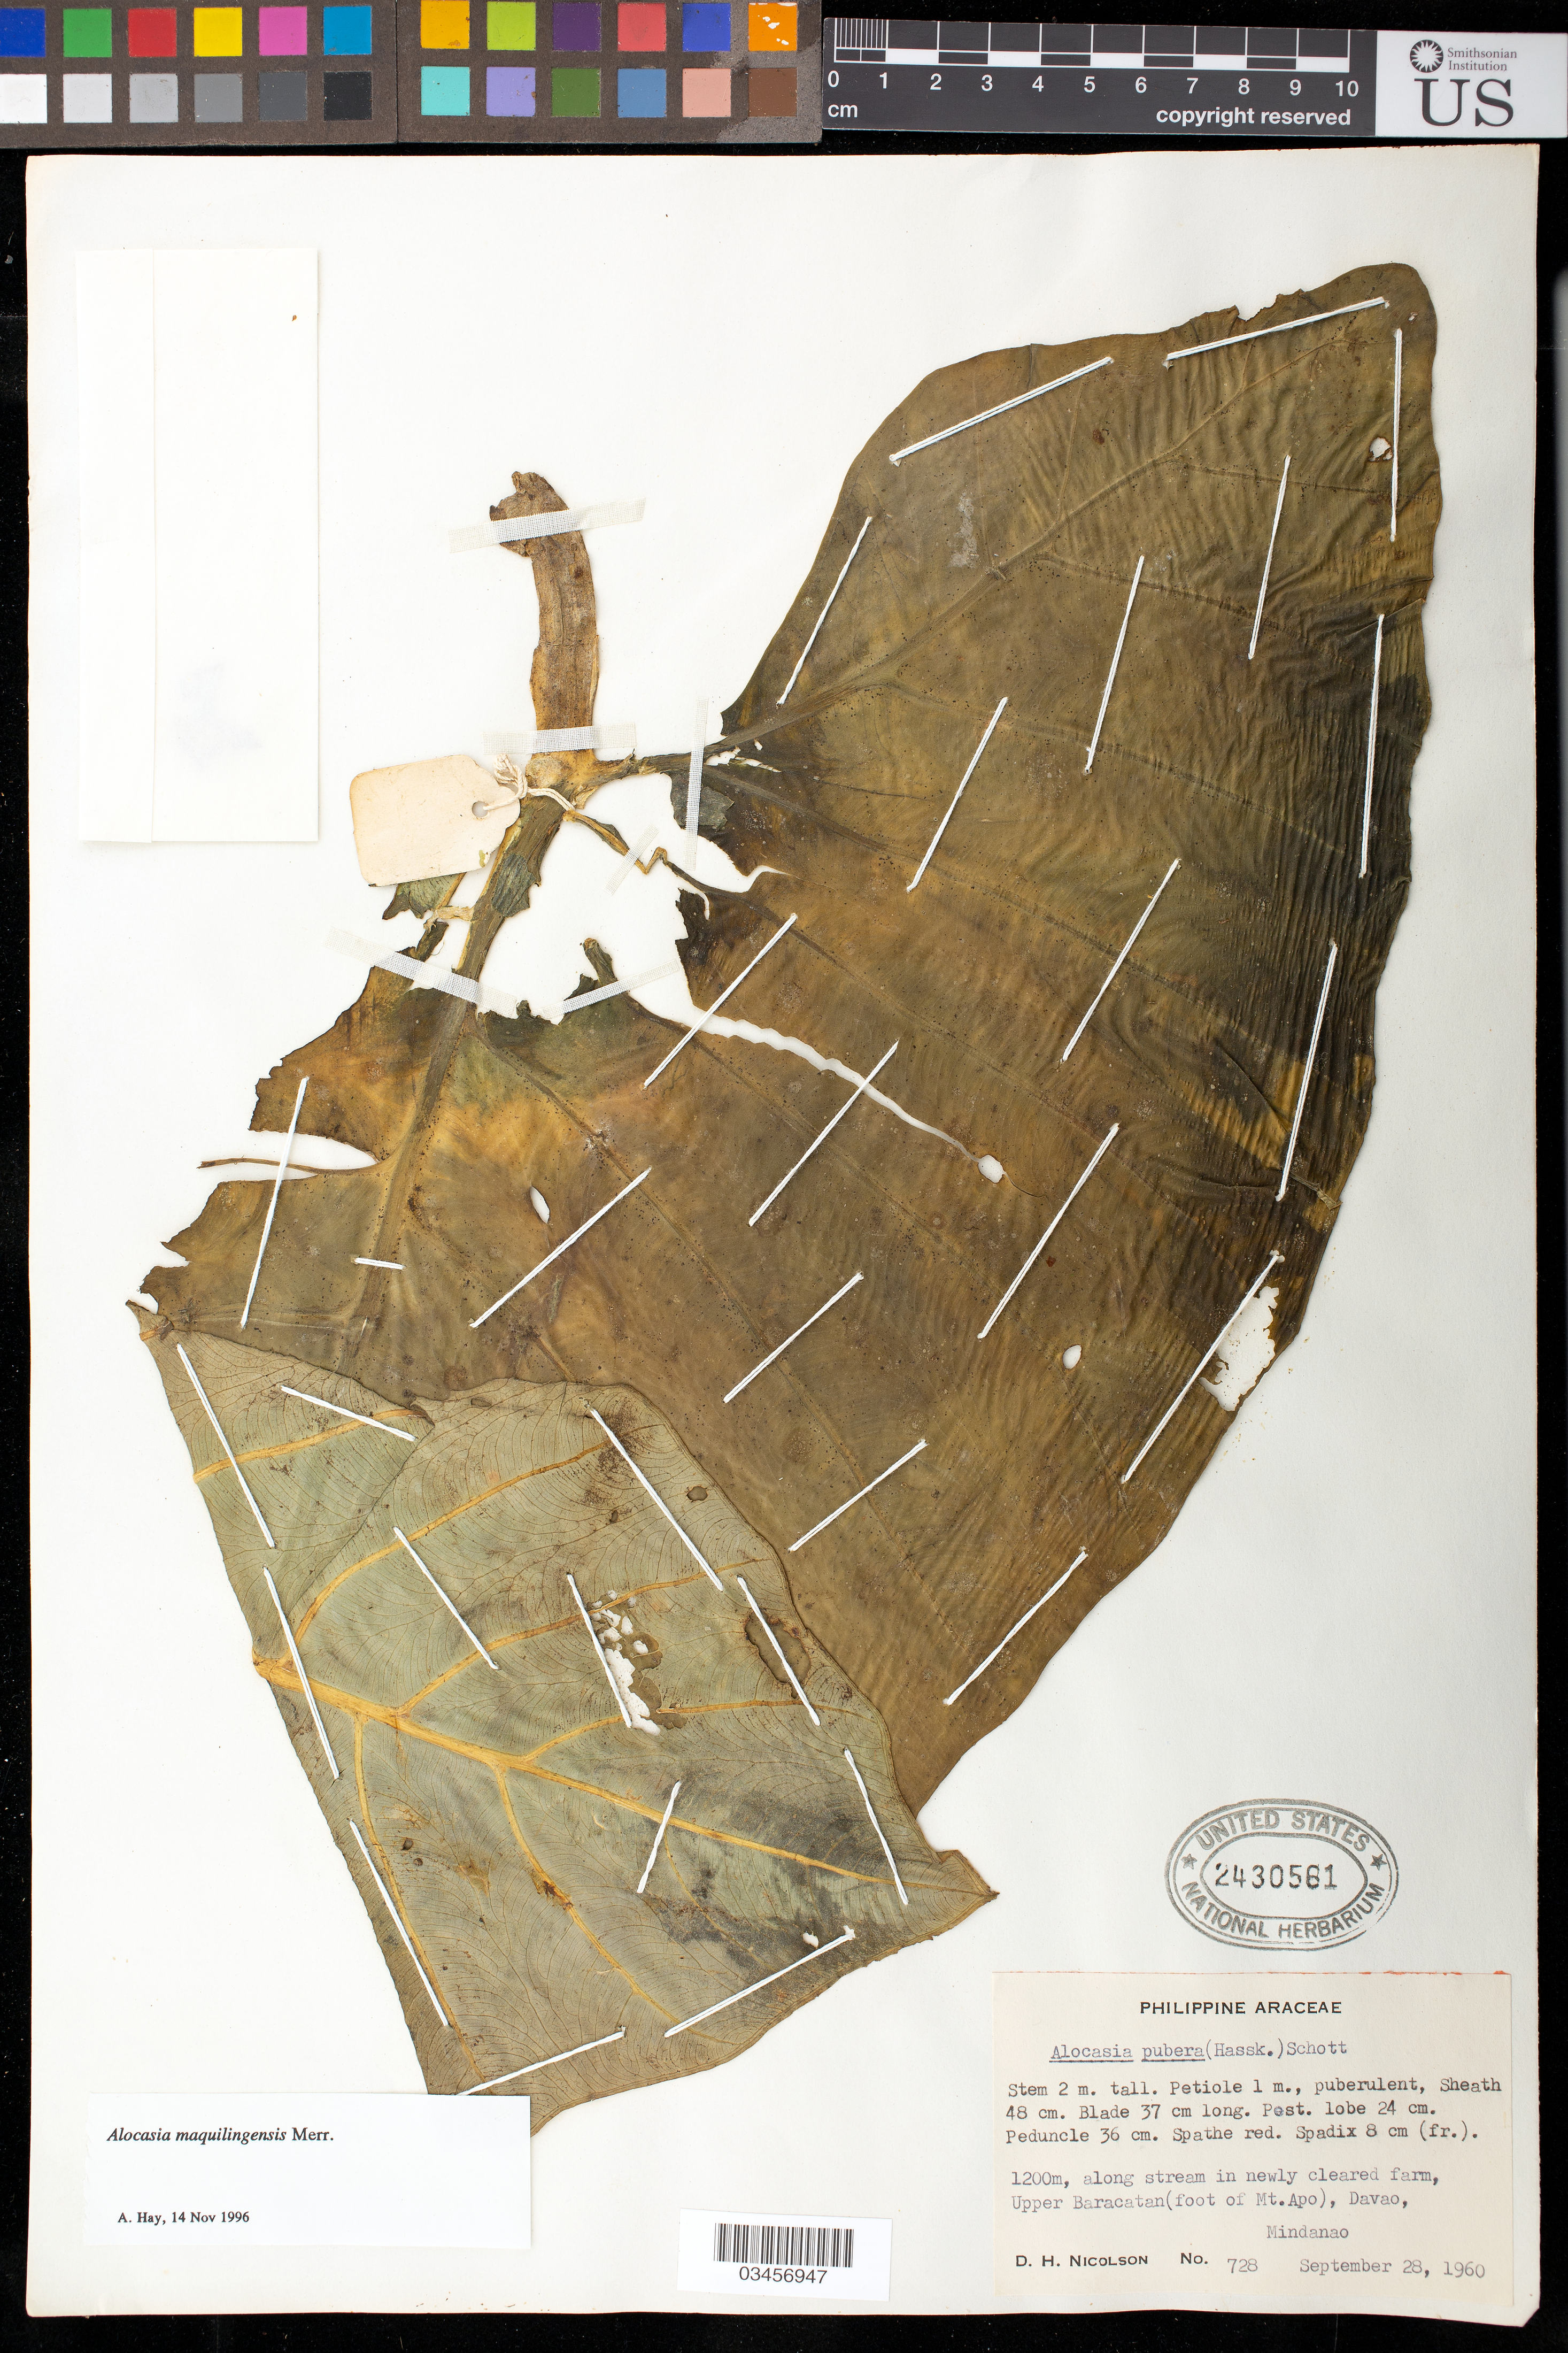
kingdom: Plantae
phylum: Tracheophyta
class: Liliopsida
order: Alismatales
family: Araceae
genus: Alocasia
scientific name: Alocasia pubera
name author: Schott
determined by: Hay, A.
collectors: D. H. Nicolson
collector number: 728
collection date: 1960-09-28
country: Philippines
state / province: Calabarzon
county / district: Laguna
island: Luzon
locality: Upper Baracatan (foot of Mt. Apo), Davao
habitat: Along stream in newly cleared farm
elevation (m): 1200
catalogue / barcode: US 2430561